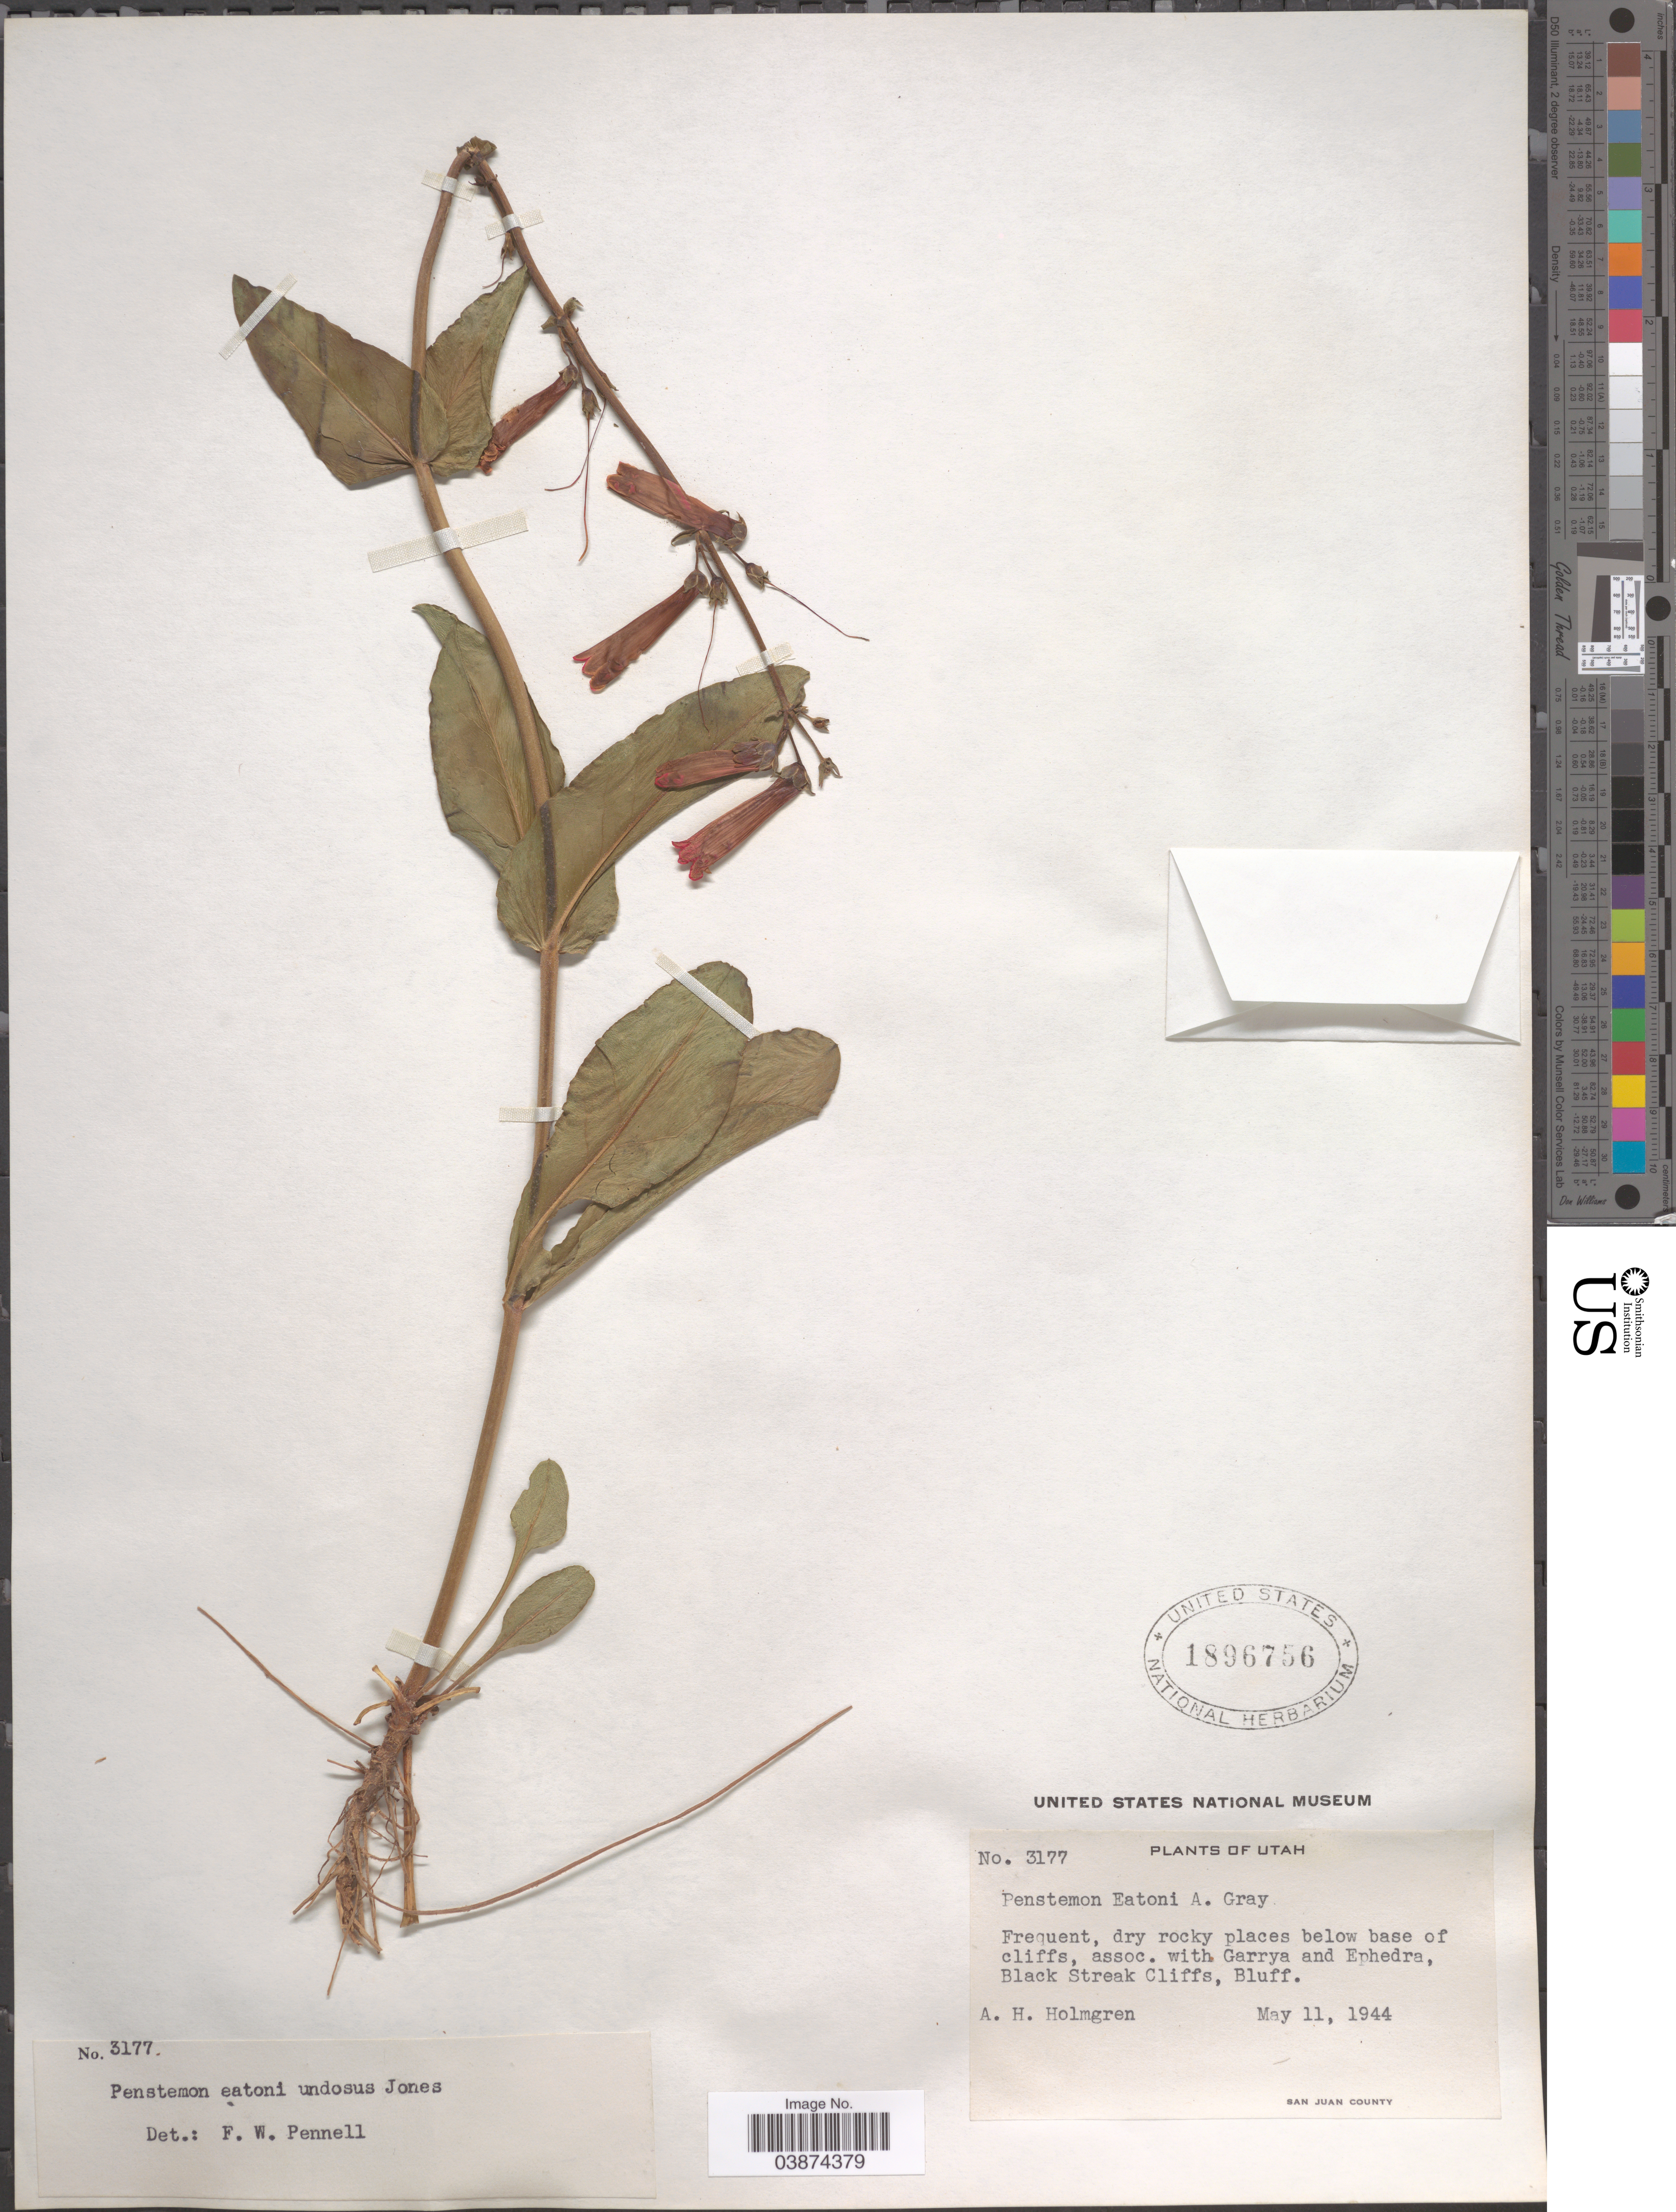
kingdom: Plantae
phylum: Tracheophyta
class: Magnoliopsida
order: Lamiales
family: Plantaginaceae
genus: Penstemon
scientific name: Penstemon eatonii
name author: A. Gray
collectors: A. H. Holmgren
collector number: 3177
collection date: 1944-05-11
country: United States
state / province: Utah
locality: Black Streak Cliffs, Bluff. San Juan County.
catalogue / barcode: US 1896756